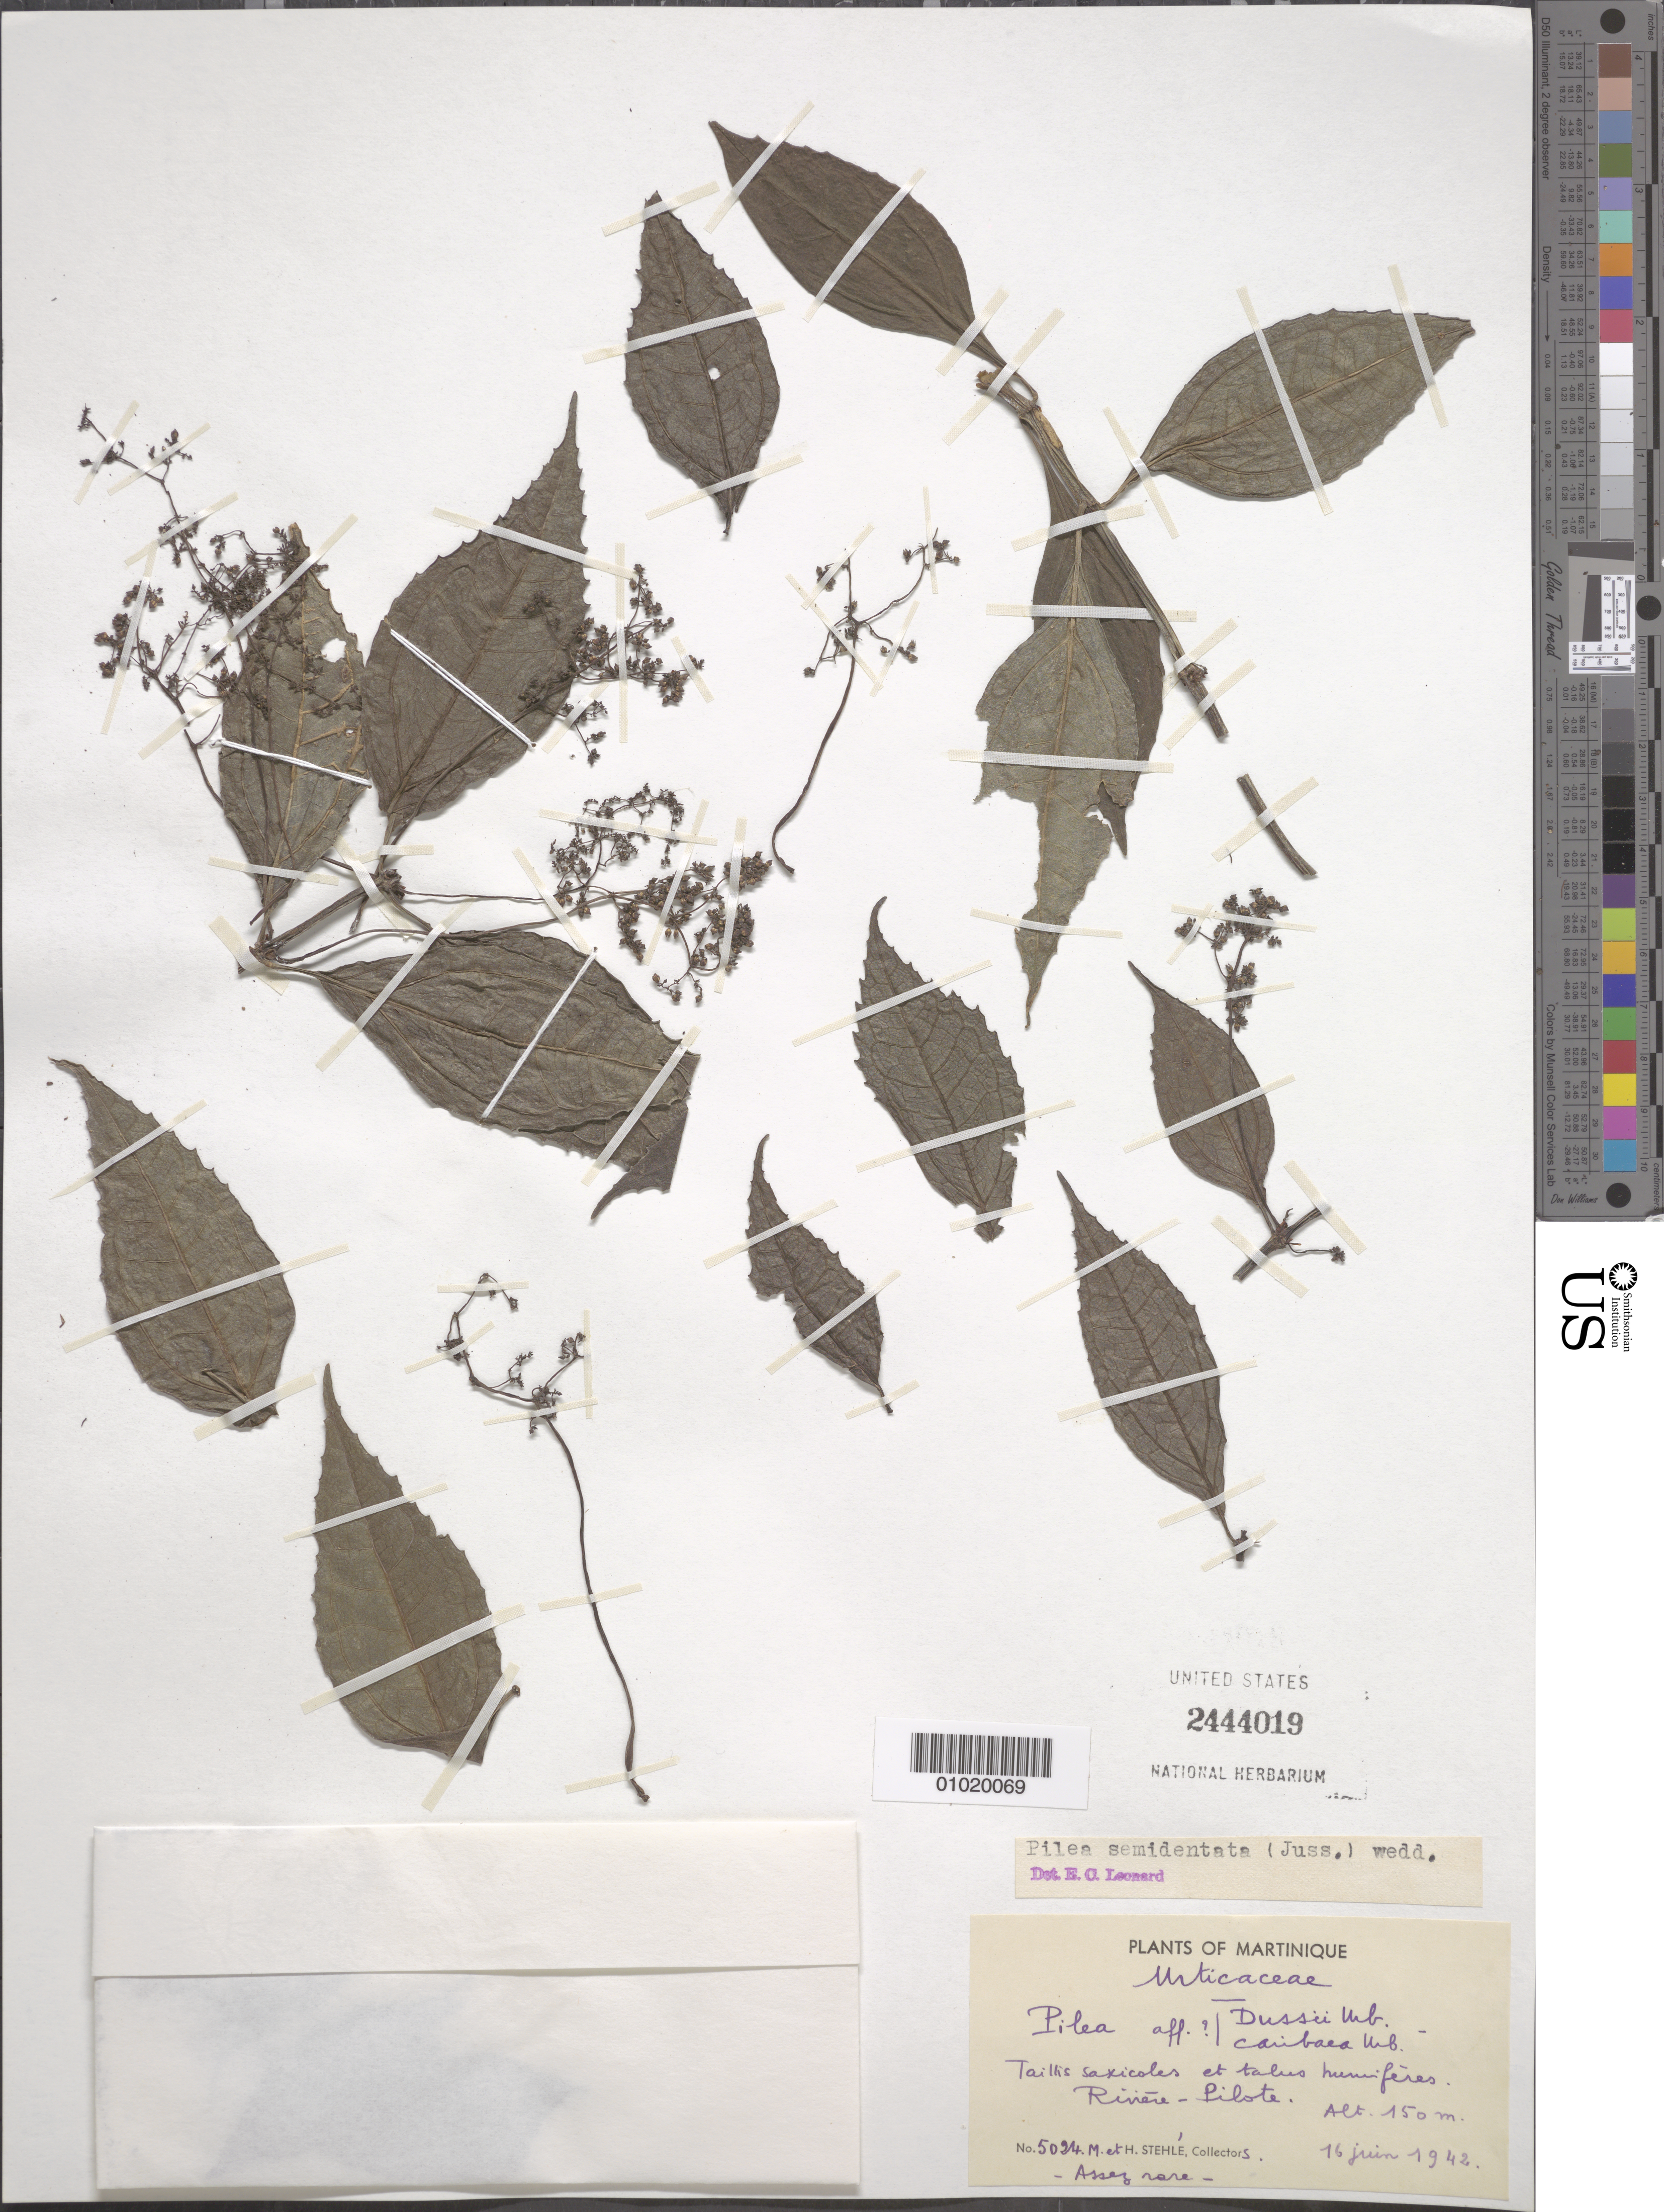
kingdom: Plantae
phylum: Tracheophyta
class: Magnoliopsida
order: Rosales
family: Urticaceae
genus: Pilea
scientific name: Pilea semidentata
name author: (Juss. ex Poir.) Wedd.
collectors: H. Stehlé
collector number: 5024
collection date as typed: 16 Jun 1942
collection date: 1942-06-16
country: Martinique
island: Martinique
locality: Taillis saxicoles et talus huminferes Rivere-Pilote (best guess).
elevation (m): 150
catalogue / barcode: US 2444019